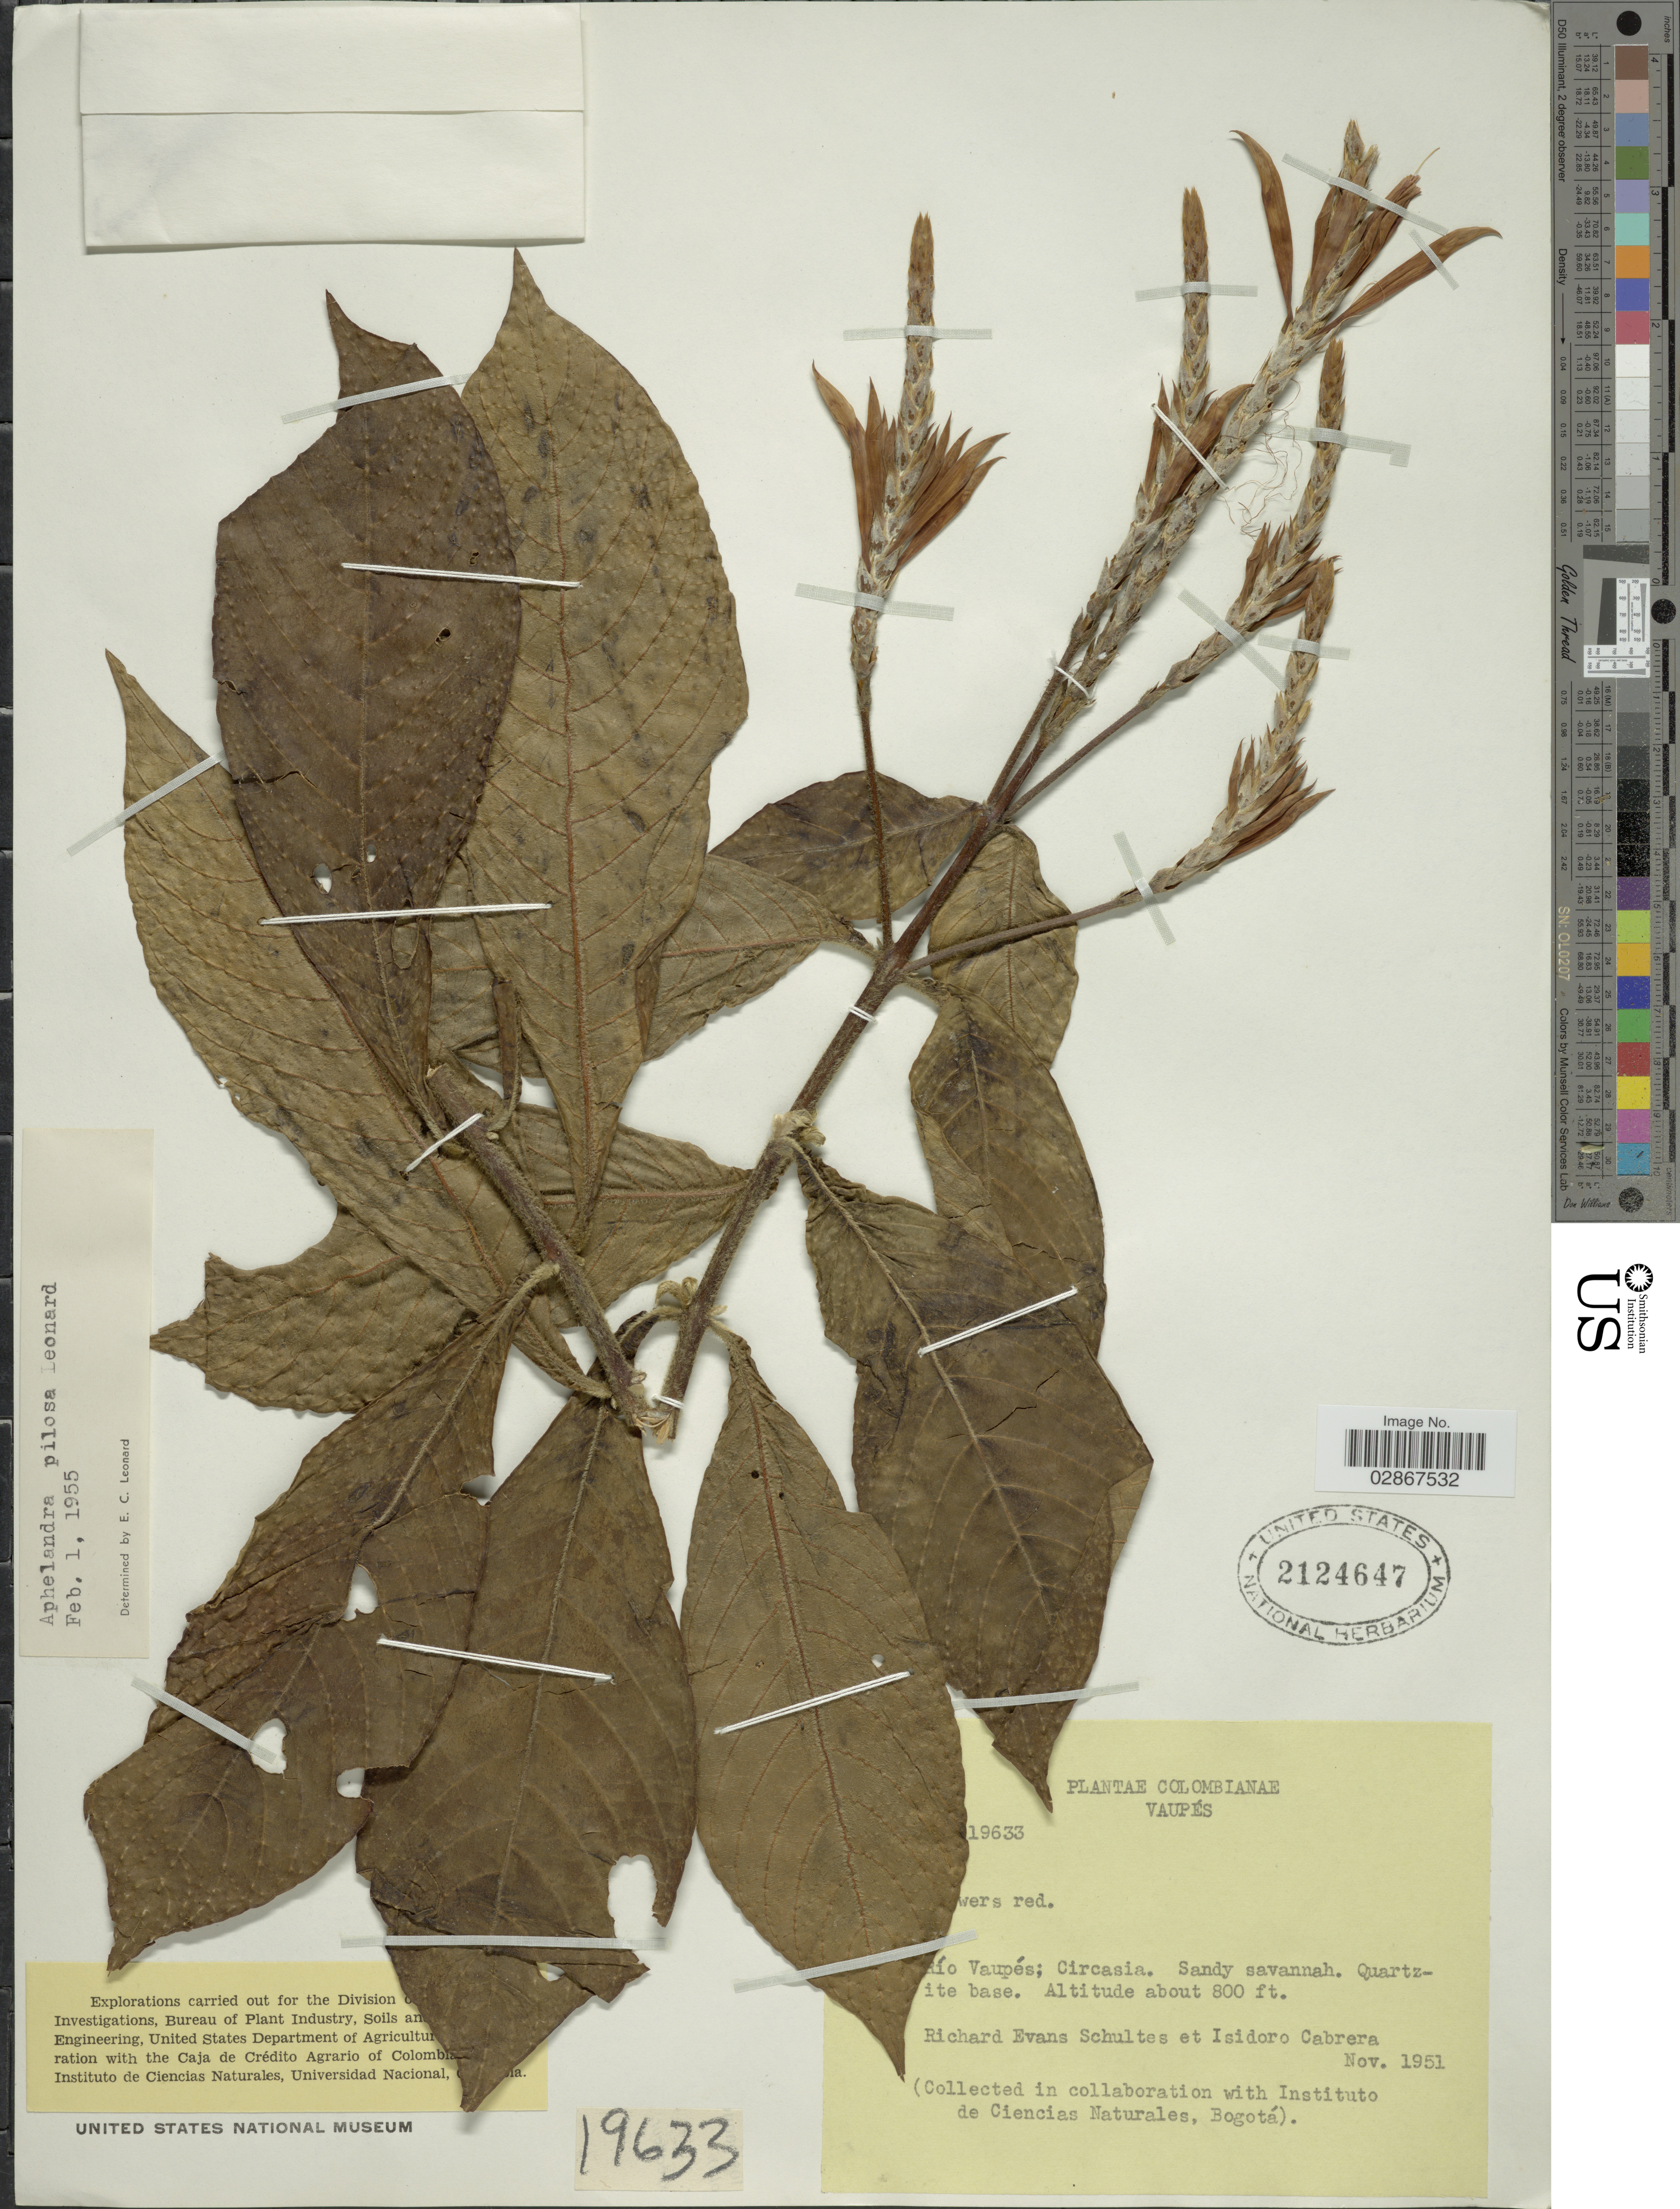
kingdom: Plantae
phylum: Tracheophyta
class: Magnoliopsida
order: Lamiales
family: Acanthaceae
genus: Aphelandra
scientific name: Aphelandra pilosa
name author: Leonard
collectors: R. E. Schultes & I. Cabrera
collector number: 19633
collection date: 1951-11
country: Colombia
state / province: Vaupés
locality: Río Vaupés; Circasia.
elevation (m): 244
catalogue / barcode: US 2124647